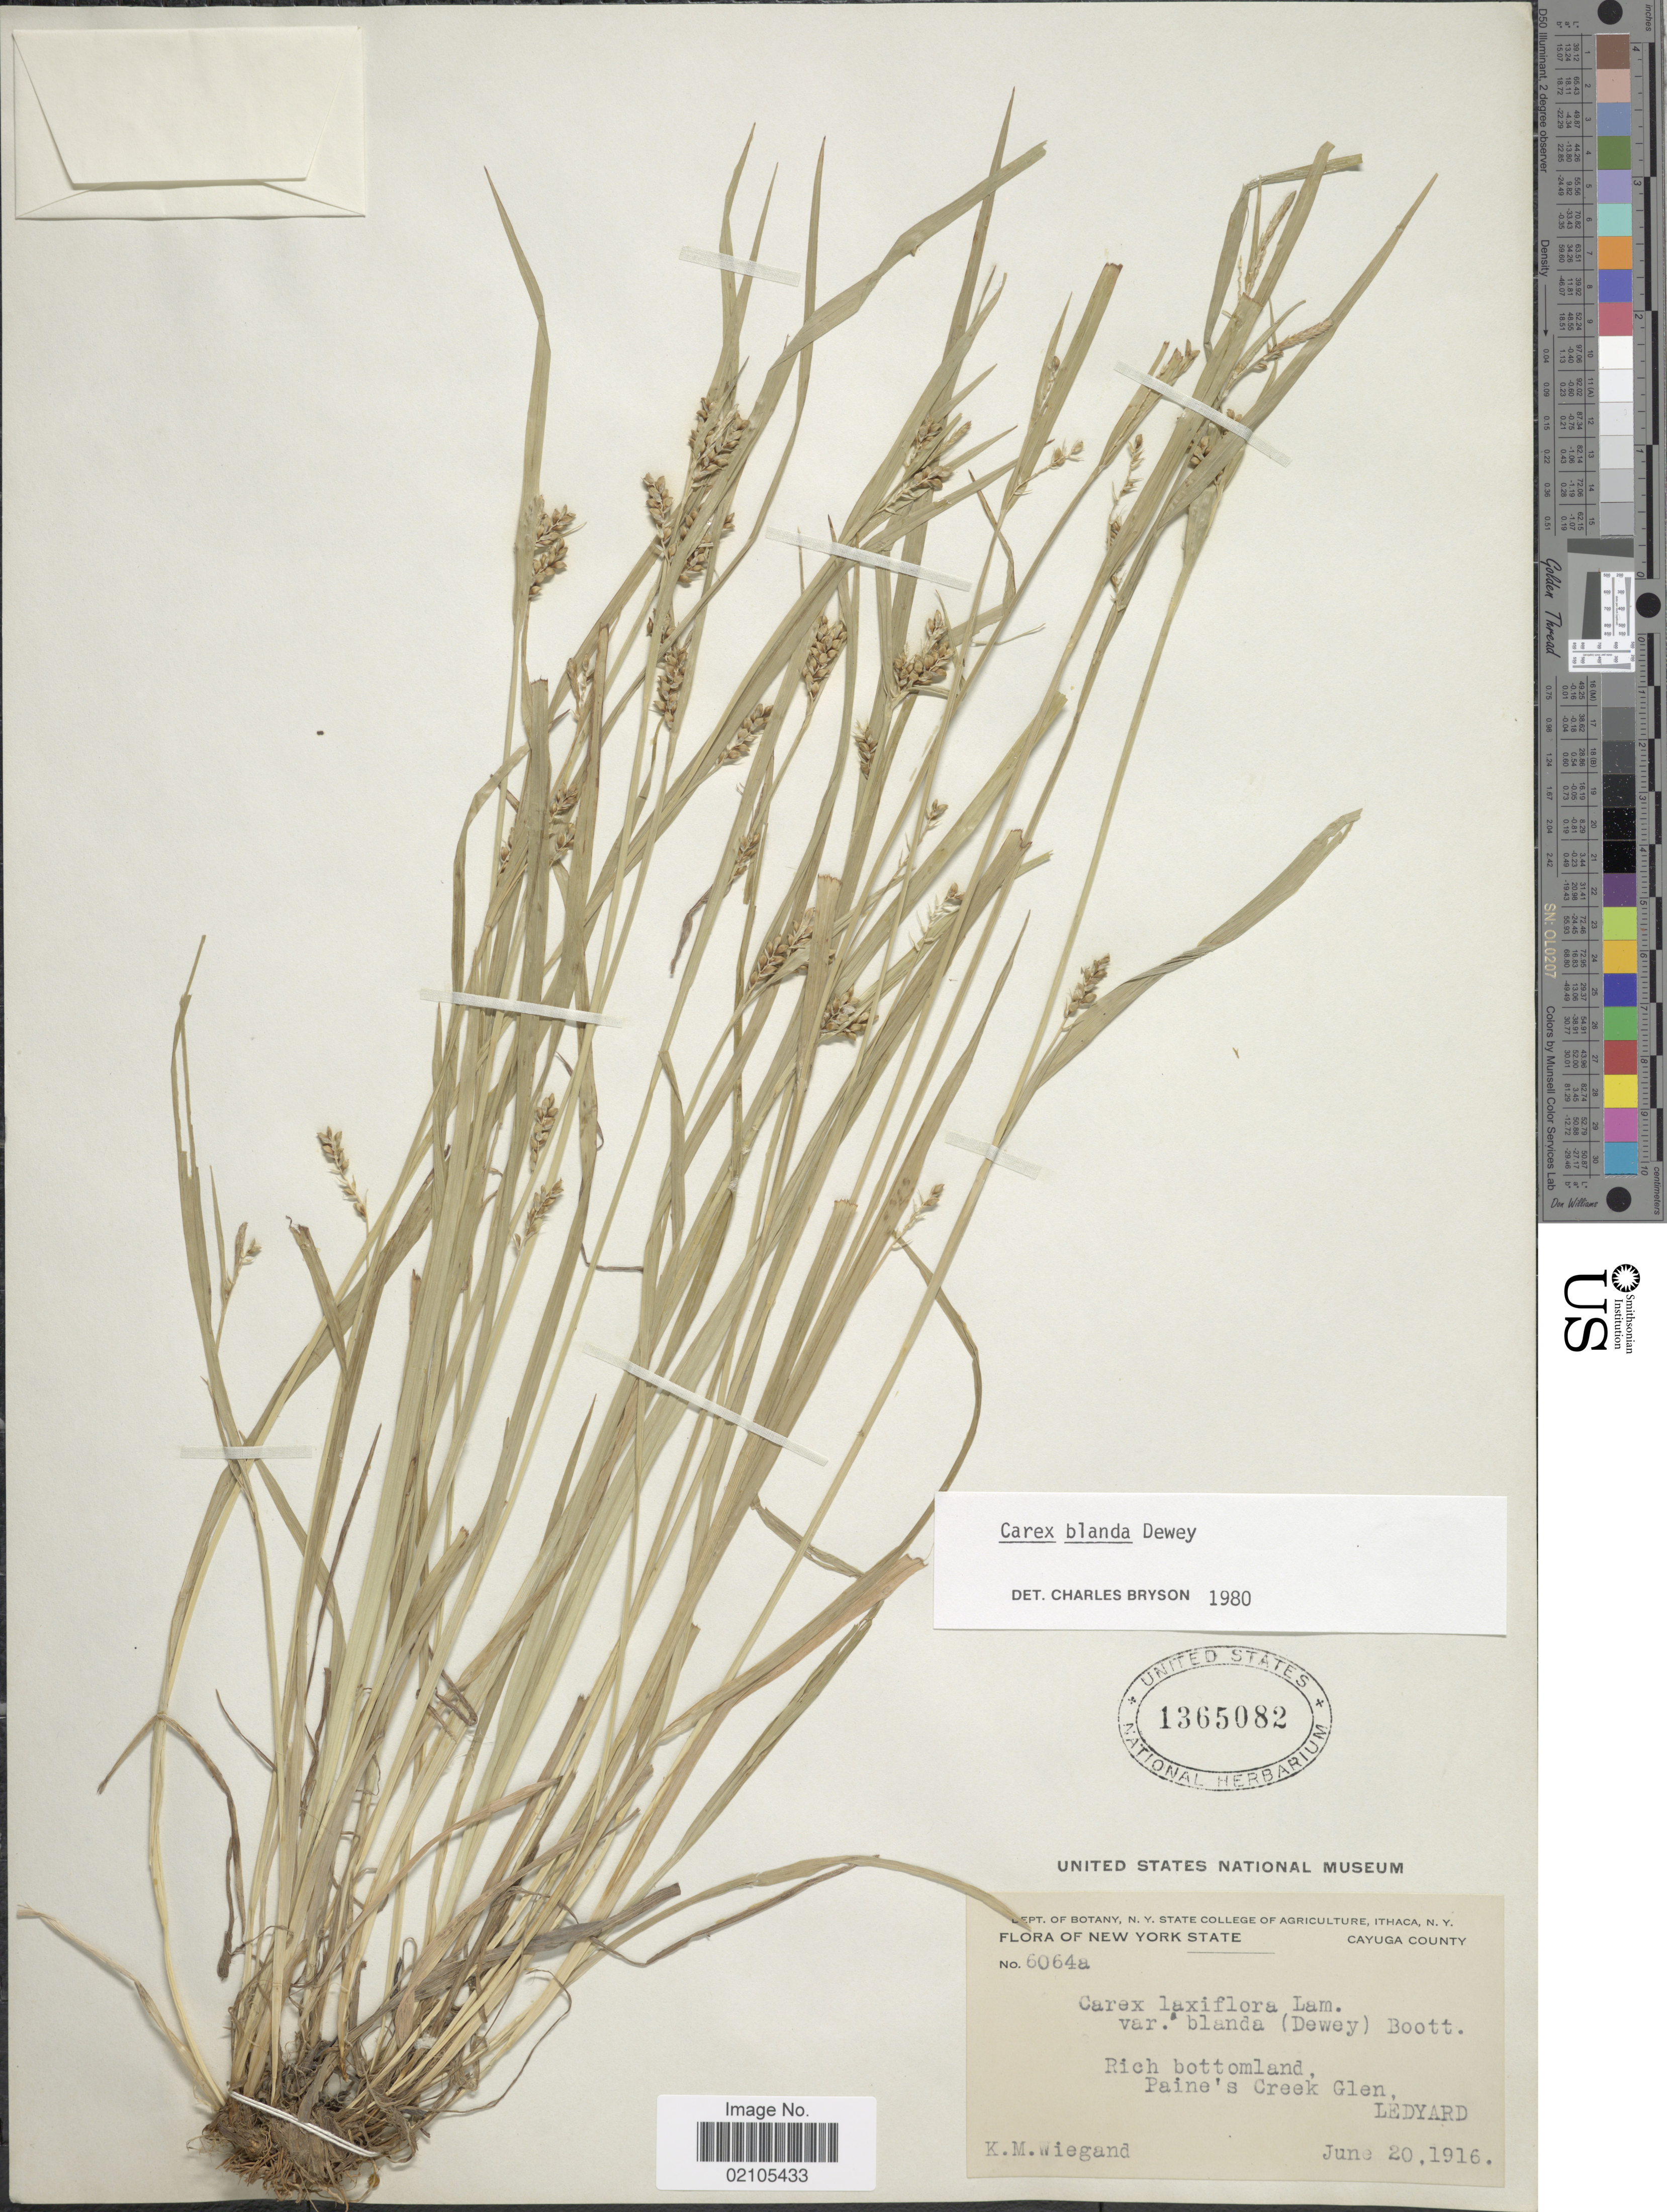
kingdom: Plantae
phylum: Tracheophyta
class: Liliopsida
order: Poales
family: Cyperaceae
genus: Carex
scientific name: Carex blanda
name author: Dewey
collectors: K. M. Wiegand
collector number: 6064a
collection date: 1916-06-20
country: United States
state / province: New York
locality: Cayuga County. Rich bottomland, Pain's Creek Glen, Ledyard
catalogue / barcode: US 1365082